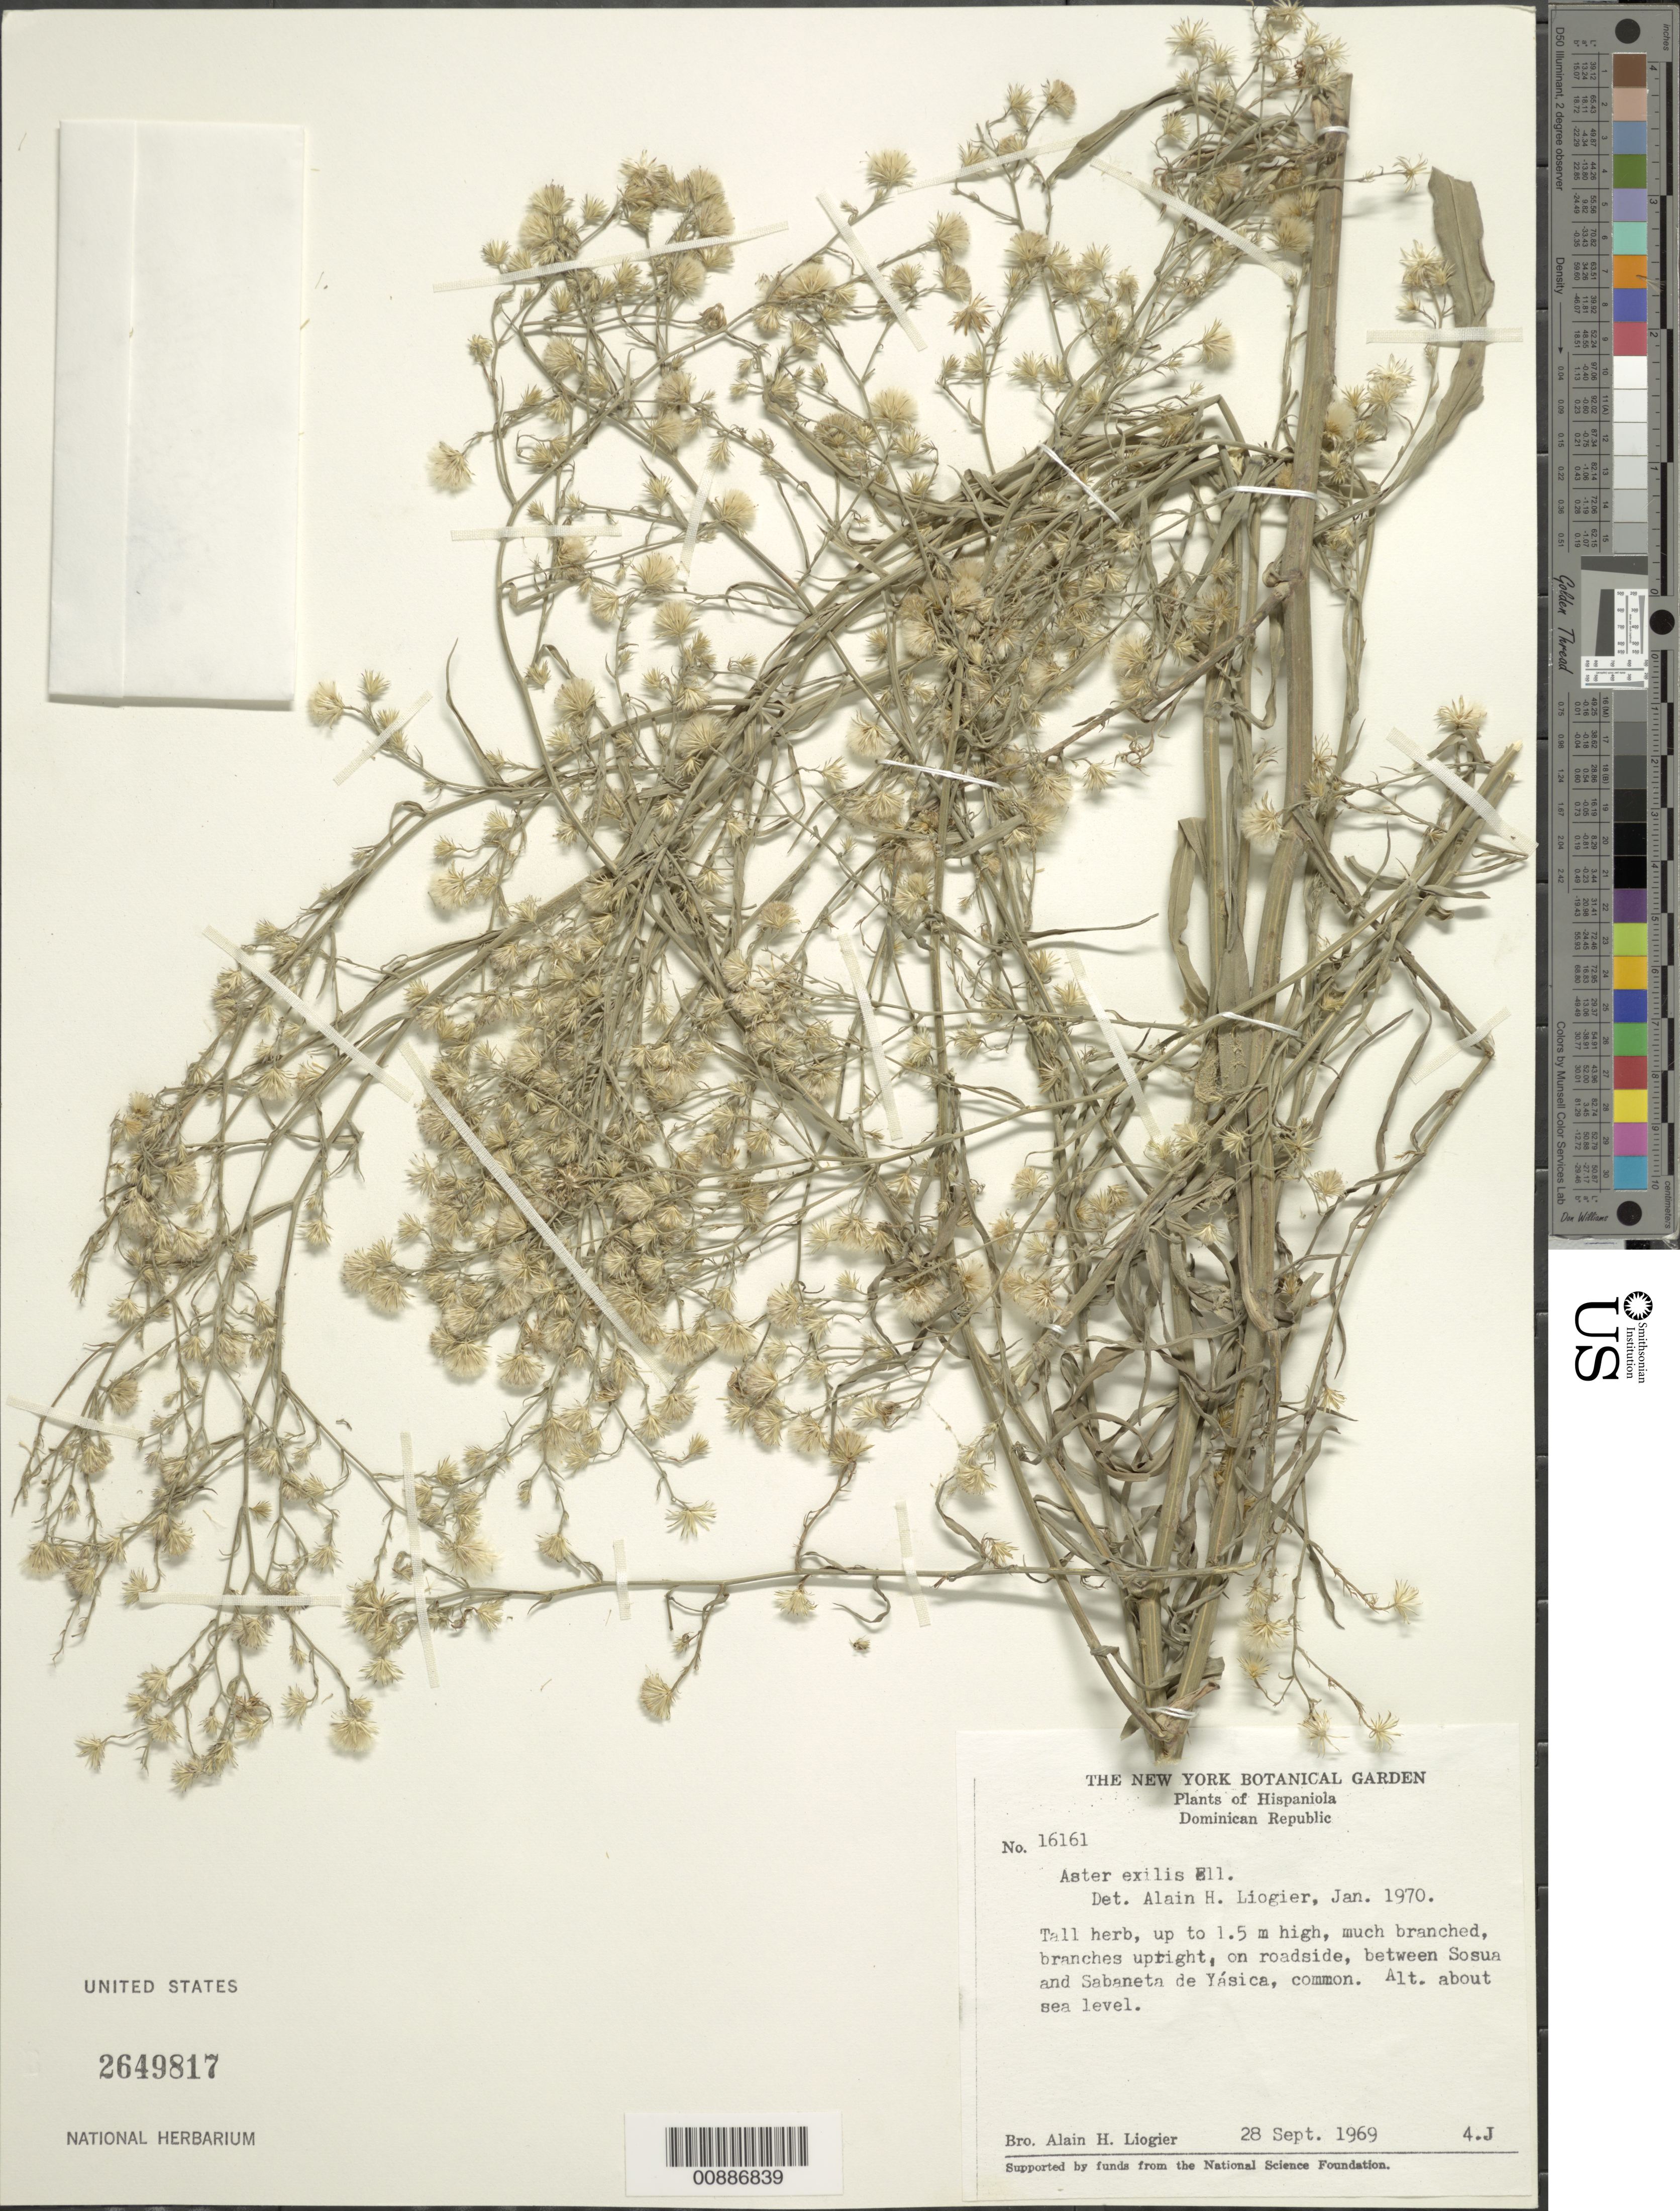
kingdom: Plantae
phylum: Tracheophyta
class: Magnoliopsida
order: Asterales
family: Asteraceae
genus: Symphyotrichum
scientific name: Symphyotrichum subulatum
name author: (Michx.) G.L. Nesom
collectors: A. H. Liogier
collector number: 16161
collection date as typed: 28 Sep 1969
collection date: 1969-09-28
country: Dominican Republic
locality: Between Sosua and Sabaneta de Yásica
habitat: On roadside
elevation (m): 0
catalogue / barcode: US 2649817